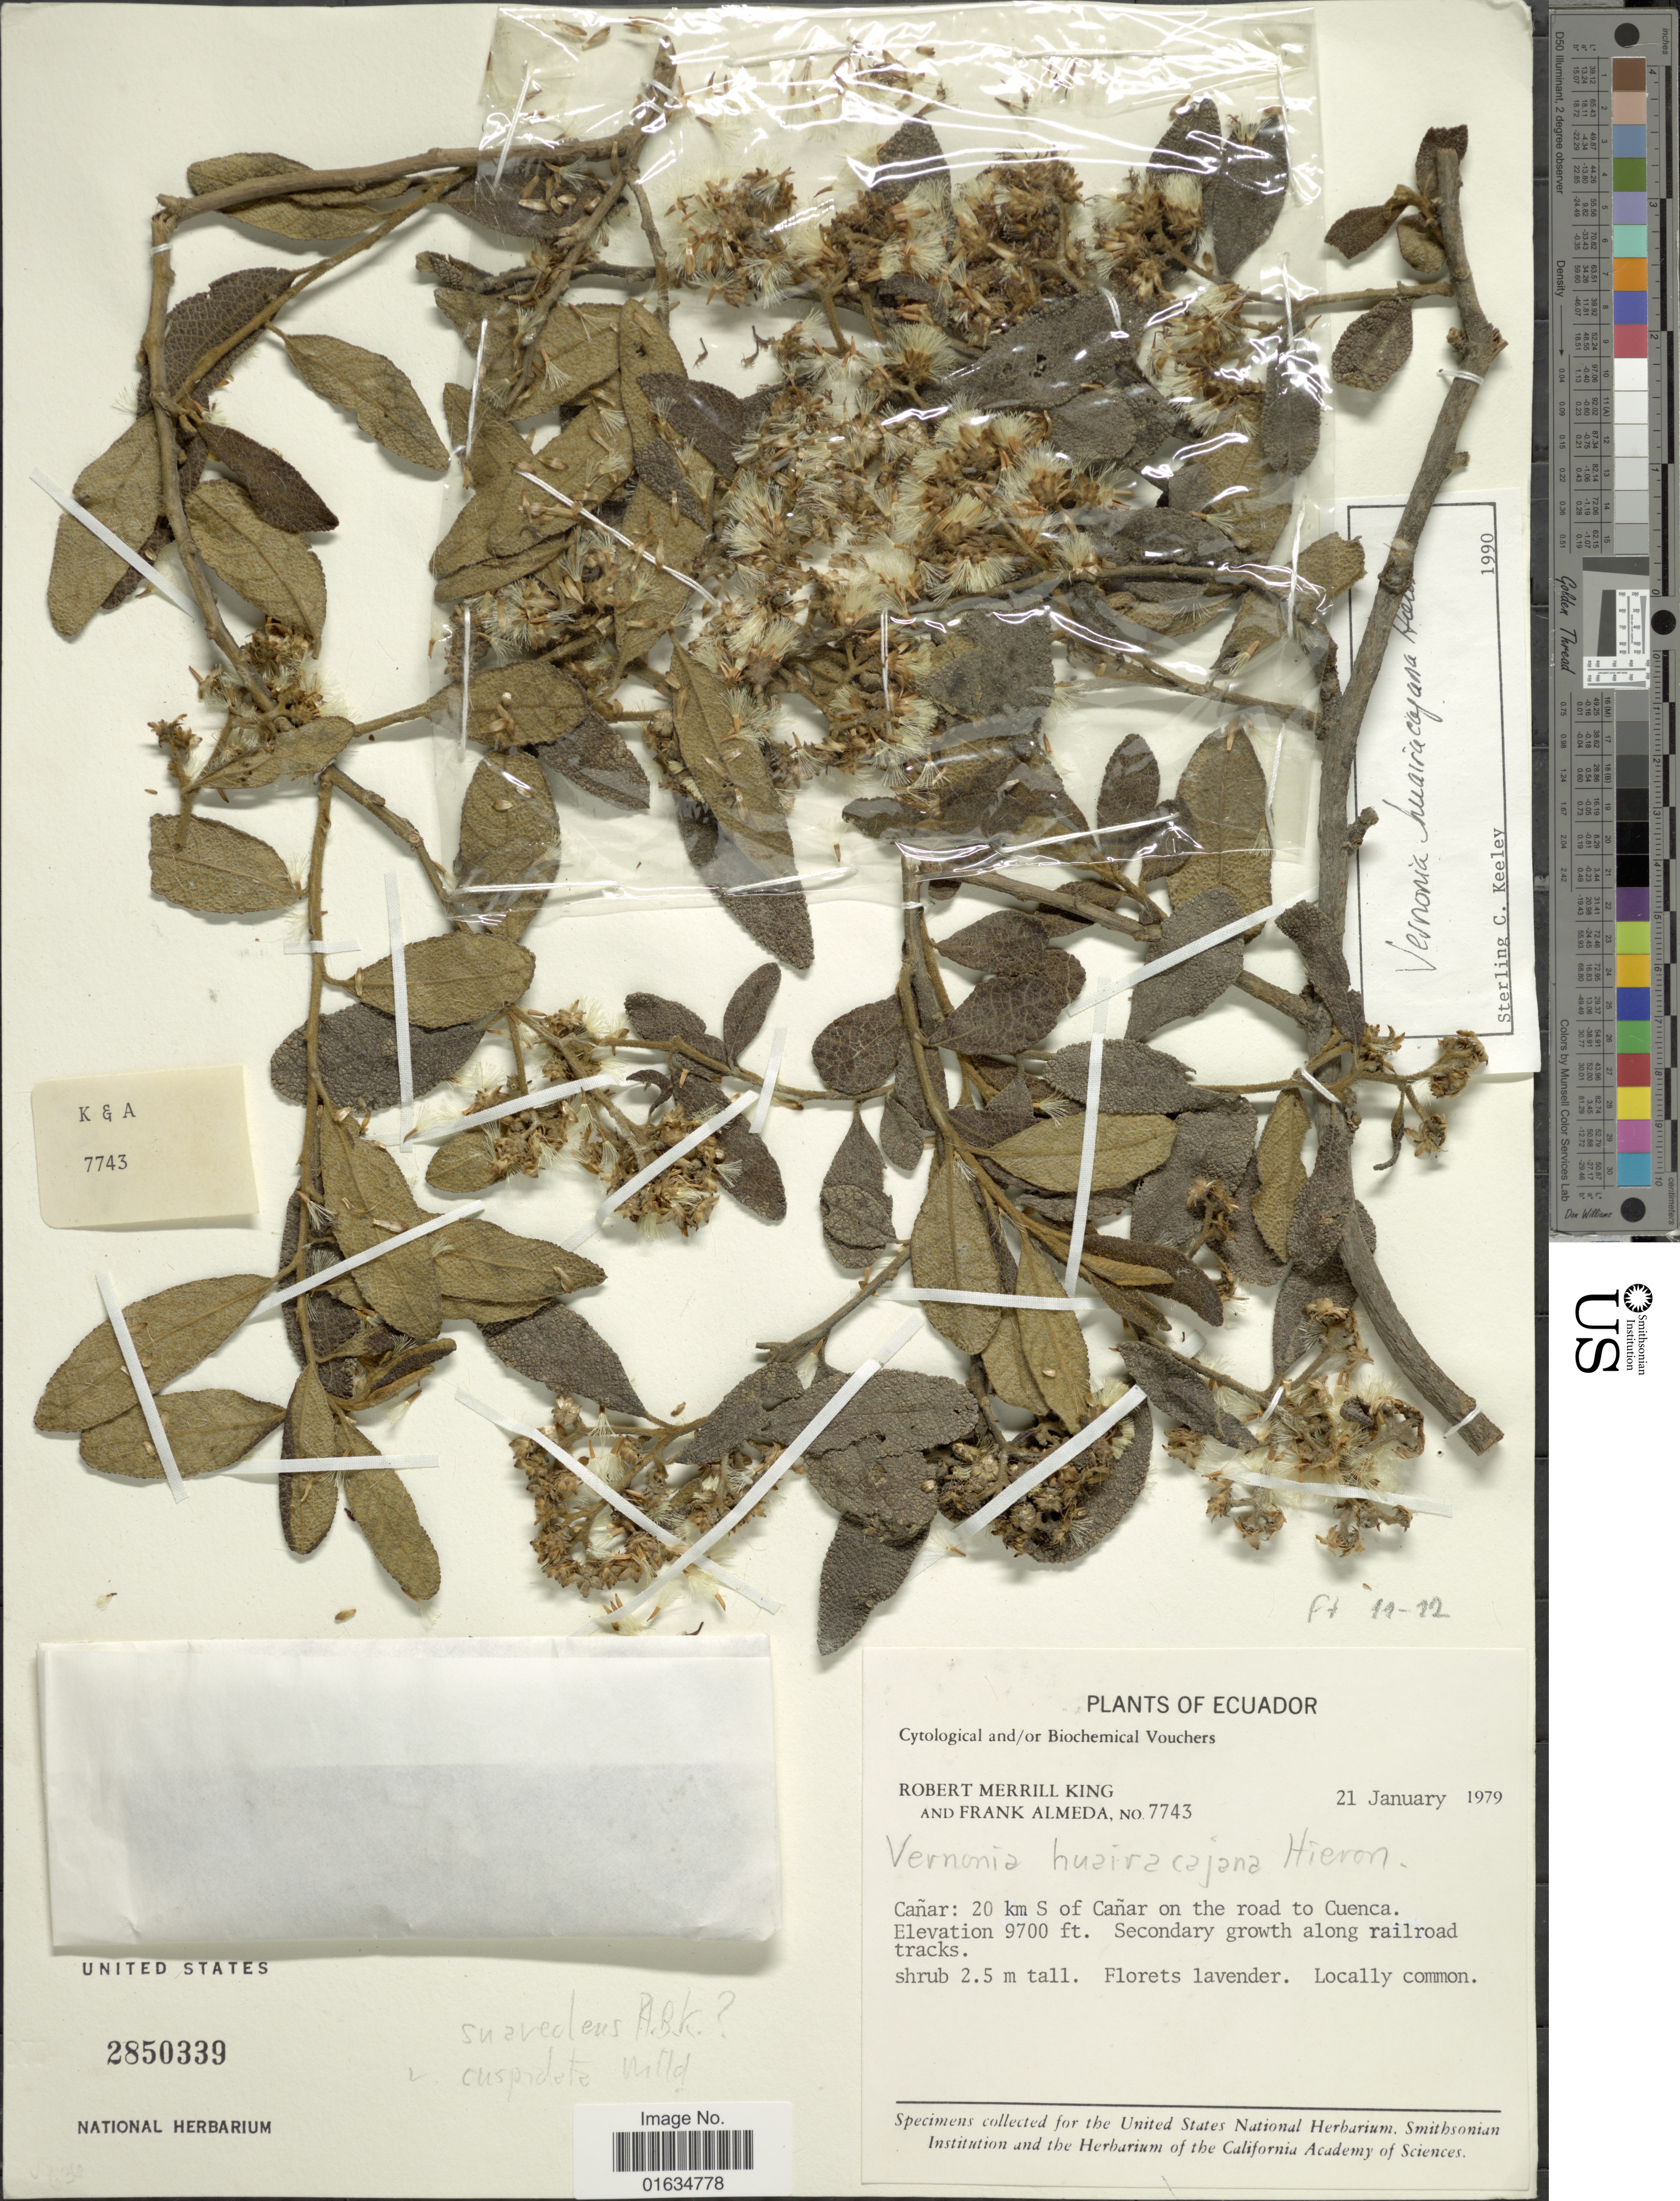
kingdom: Plantae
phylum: Tracheophyta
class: Magnoliopsida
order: Asterales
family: Asteraceae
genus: Critoniopsis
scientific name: Critoniopsis huairacajana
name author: (Hieron.) H. Rob.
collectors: R. M. King & F. Almeda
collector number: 7743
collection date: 1979-01-21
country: Ecuador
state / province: Cañar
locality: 20 km S of Cañar on the road to Cuenca, secondary growth along railroad tracks.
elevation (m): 2957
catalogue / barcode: US 2850339